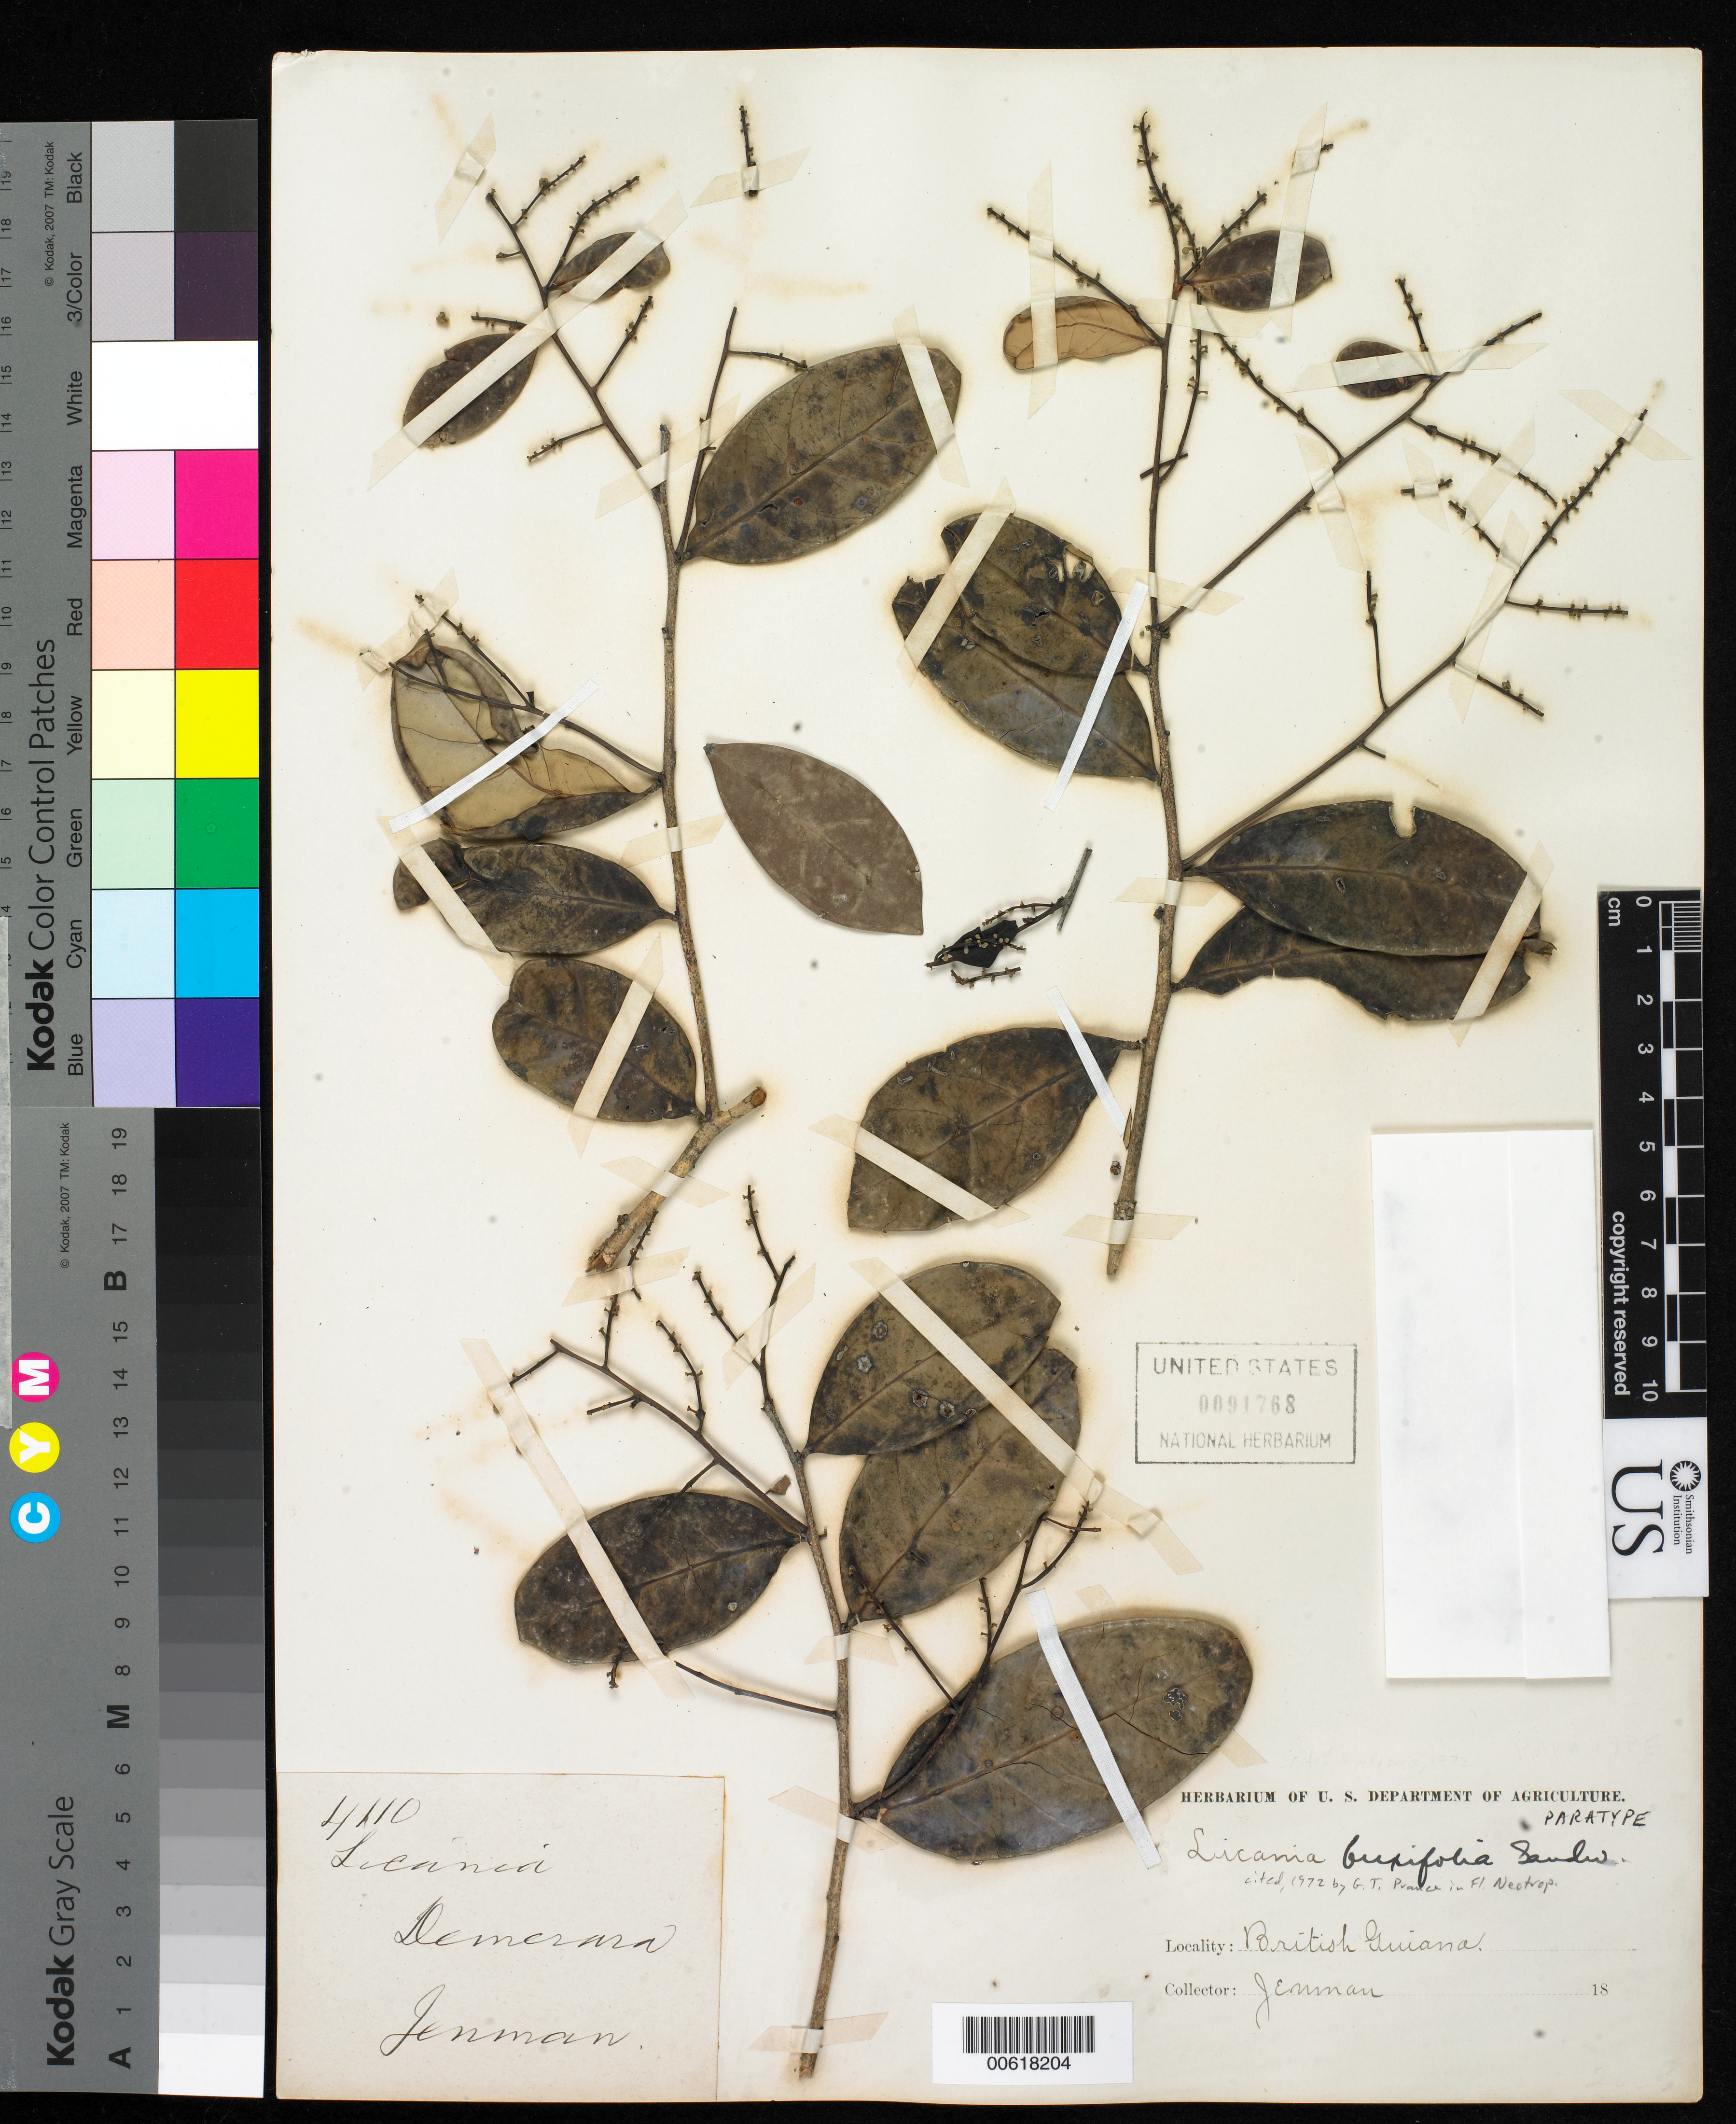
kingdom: Plantae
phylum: Tracheophyta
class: Magnoliopsida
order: Malpighiales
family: Chrysobalanaceae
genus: Licania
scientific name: Licania buxifolia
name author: Sandwith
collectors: G. S. Jenman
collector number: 4110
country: Guyana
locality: Demerara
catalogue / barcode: US 91768